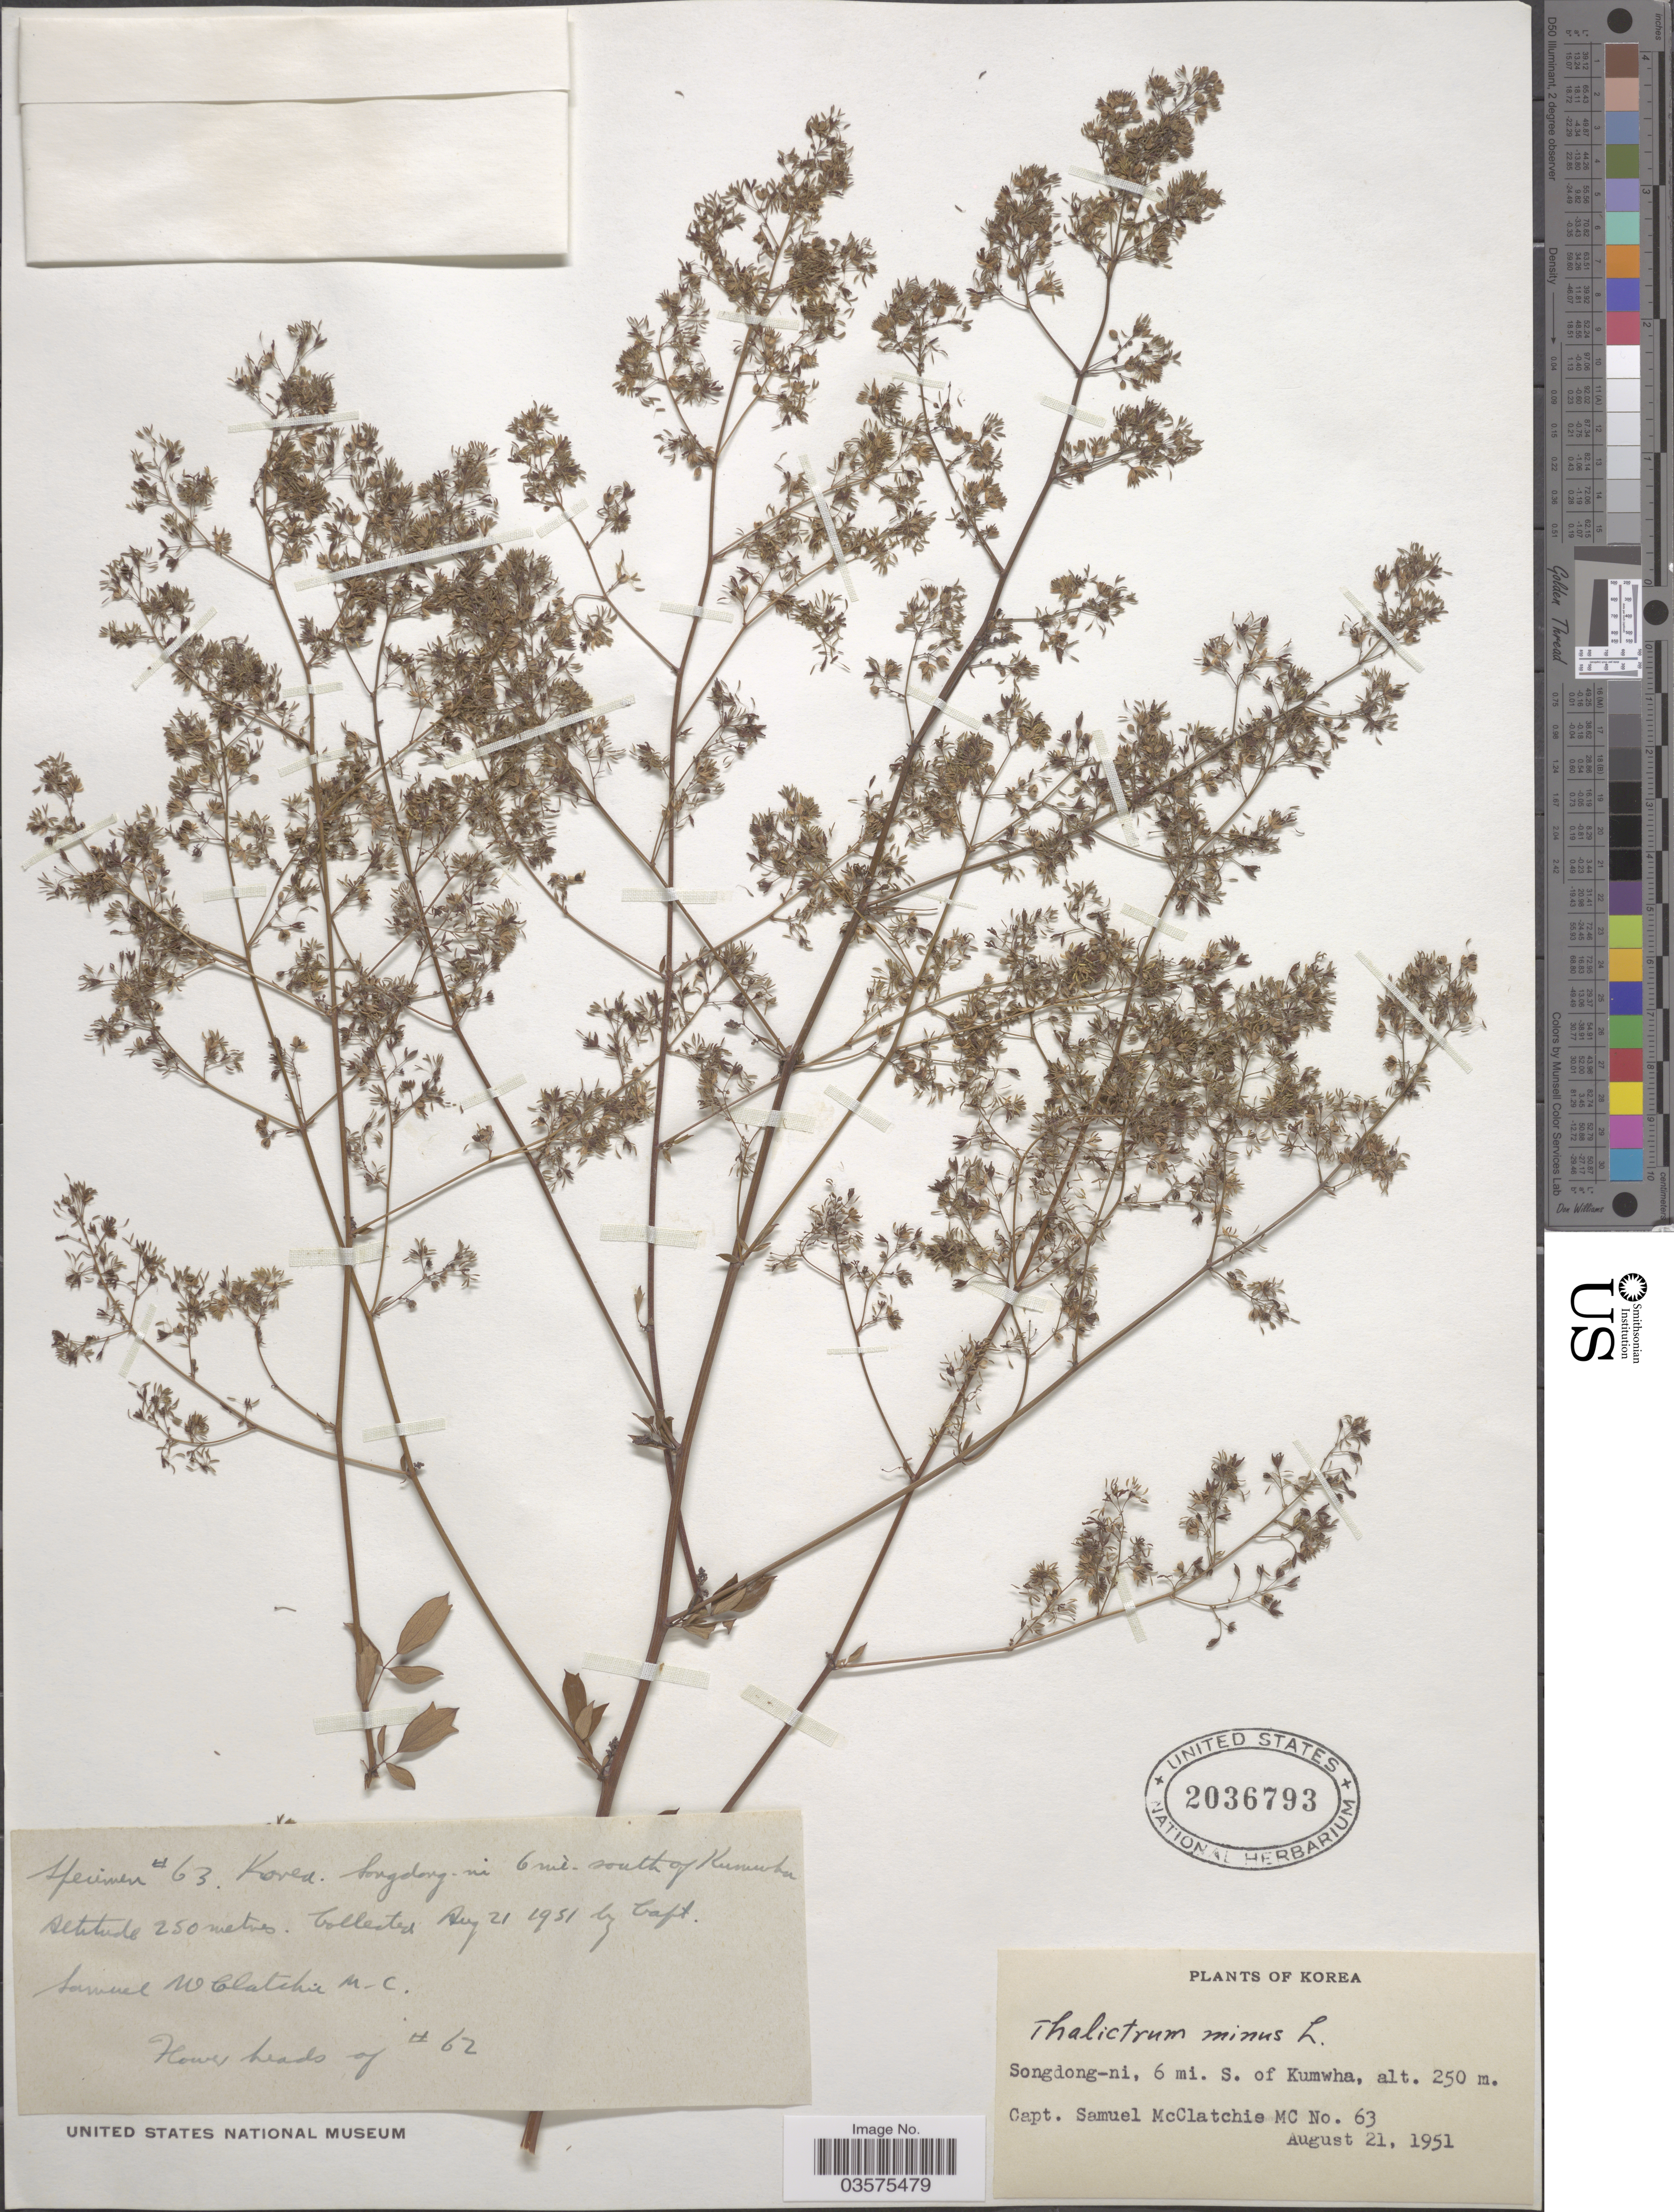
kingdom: Plantae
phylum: Tracheophyta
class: Magnoliopsida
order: Ranunculales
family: Ranunculaceae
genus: Thalictrum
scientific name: Thalictrum minus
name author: L.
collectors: S. McClatchie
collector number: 63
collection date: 1951-08-21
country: North Korea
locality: Songdong-ni 6 mi. of Kumwha.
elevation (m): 250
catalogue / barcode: US 2036793